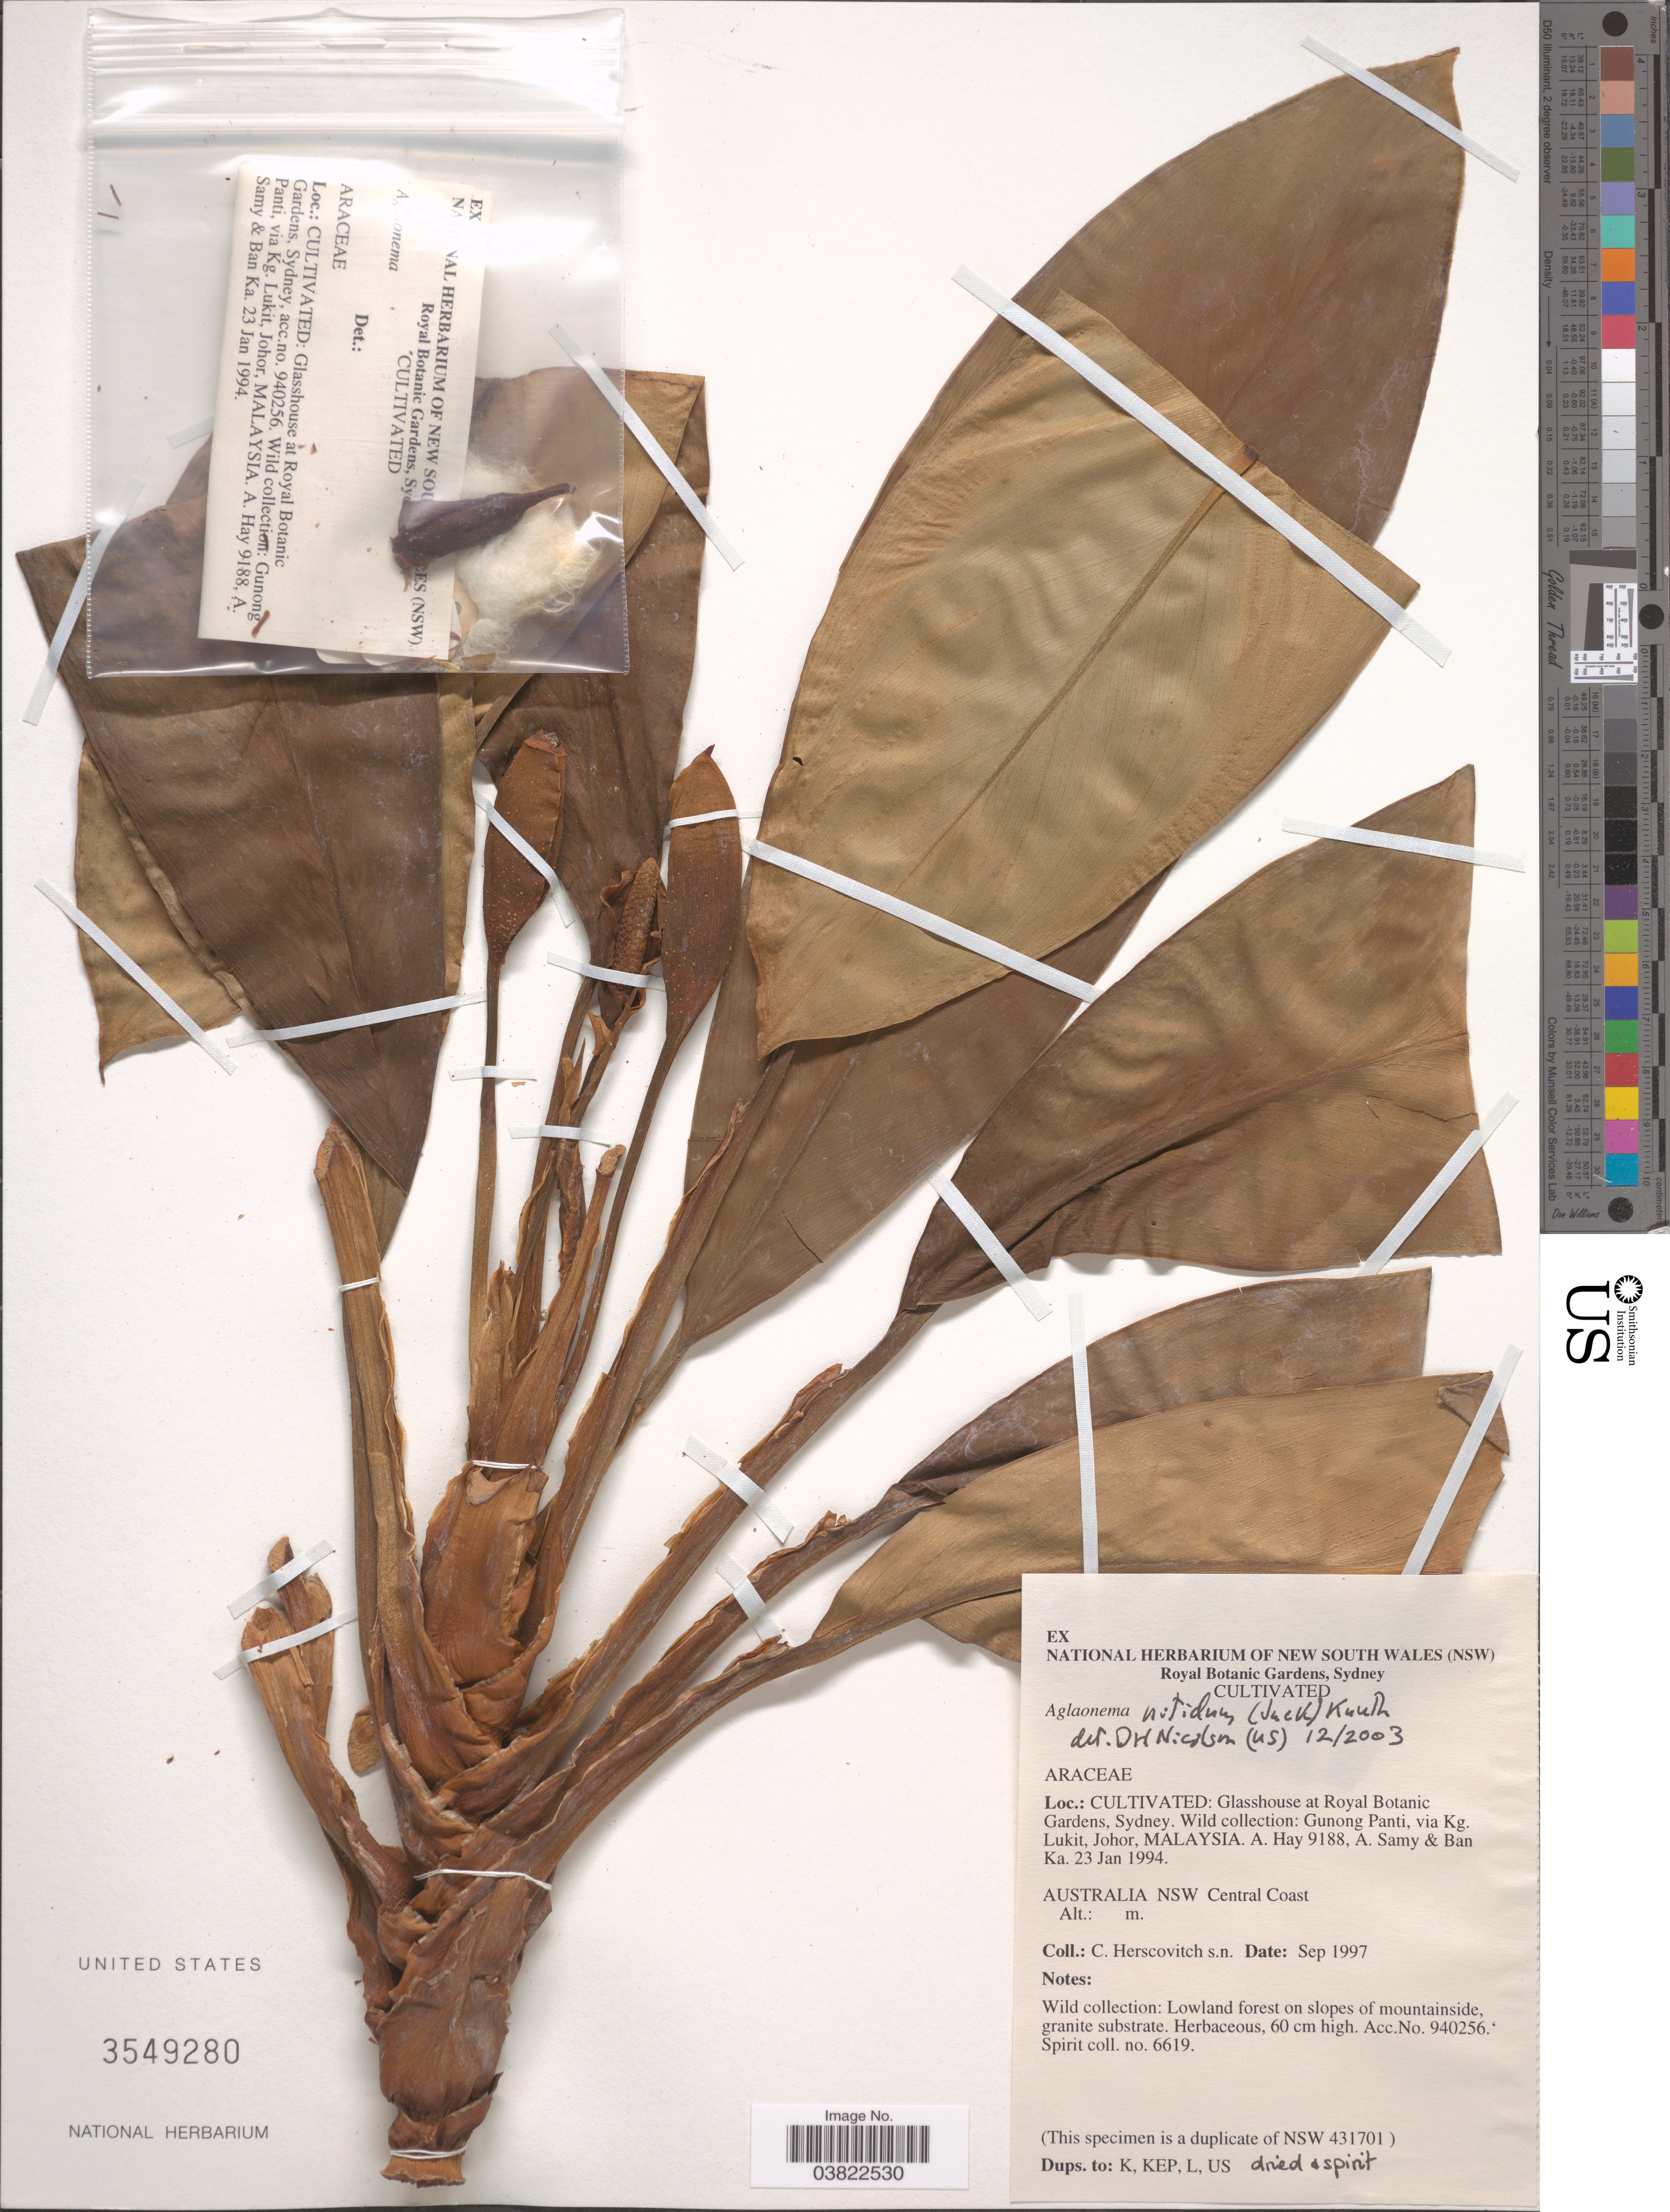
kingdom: Plantae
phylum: Tracheophyta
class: Liliopsida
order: Alismatales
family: Araceae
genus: Aglaonema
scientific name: Aglaonema nitidum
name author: (Jack) Kunth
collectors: C. Herscovitch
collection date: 1997-09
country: Malaysia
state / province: Johor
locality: Glasshouse at Royal Botanic Gardens, Sydney. Central Coast.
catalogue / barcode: US 3549280